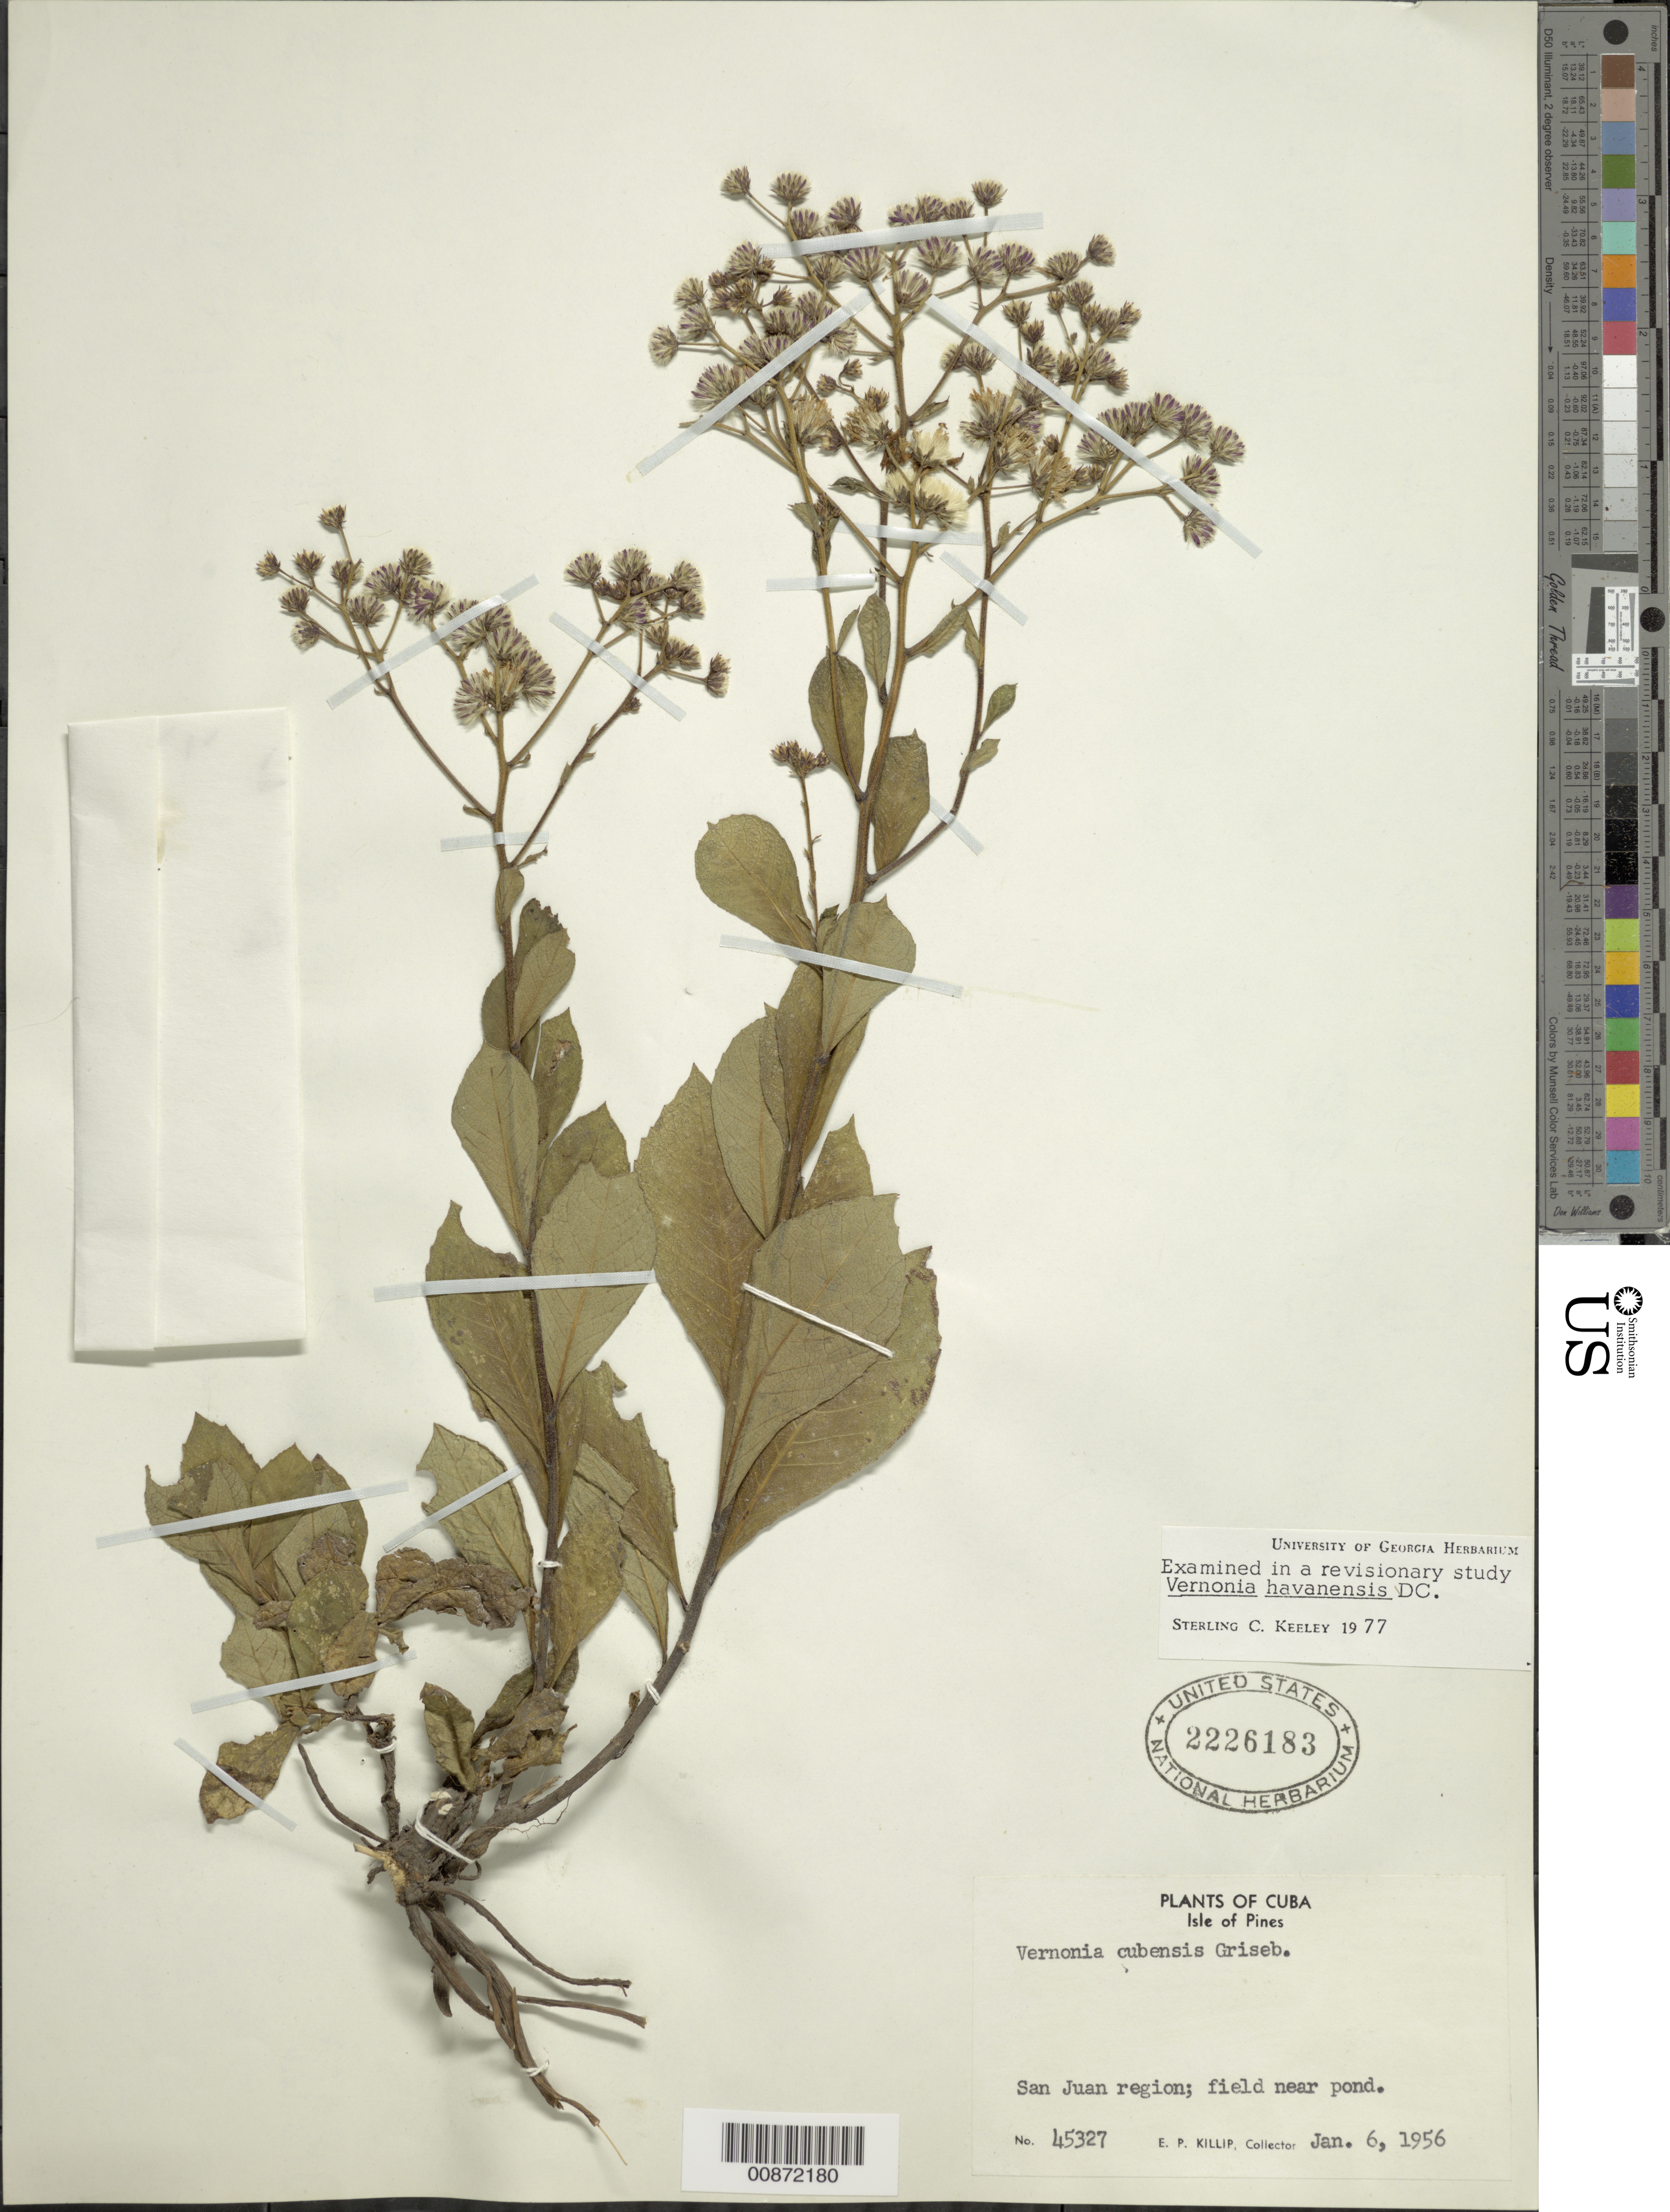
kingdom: Plantae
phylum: Tracheophyta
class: Magnoliopsida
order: Asterales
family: Asteraceae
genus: Vernonanthura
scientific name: Vernonanthura havanensis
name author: (DC.) H. Rob.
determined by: Keeley, S. C.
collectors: E. P. Killip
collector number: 45327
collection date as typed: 06 Jan 1956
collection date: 1956-01-06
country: Cuba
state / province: Isla de La Juventud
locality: San Juan region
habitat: Field near pond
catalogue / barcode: US 2226183